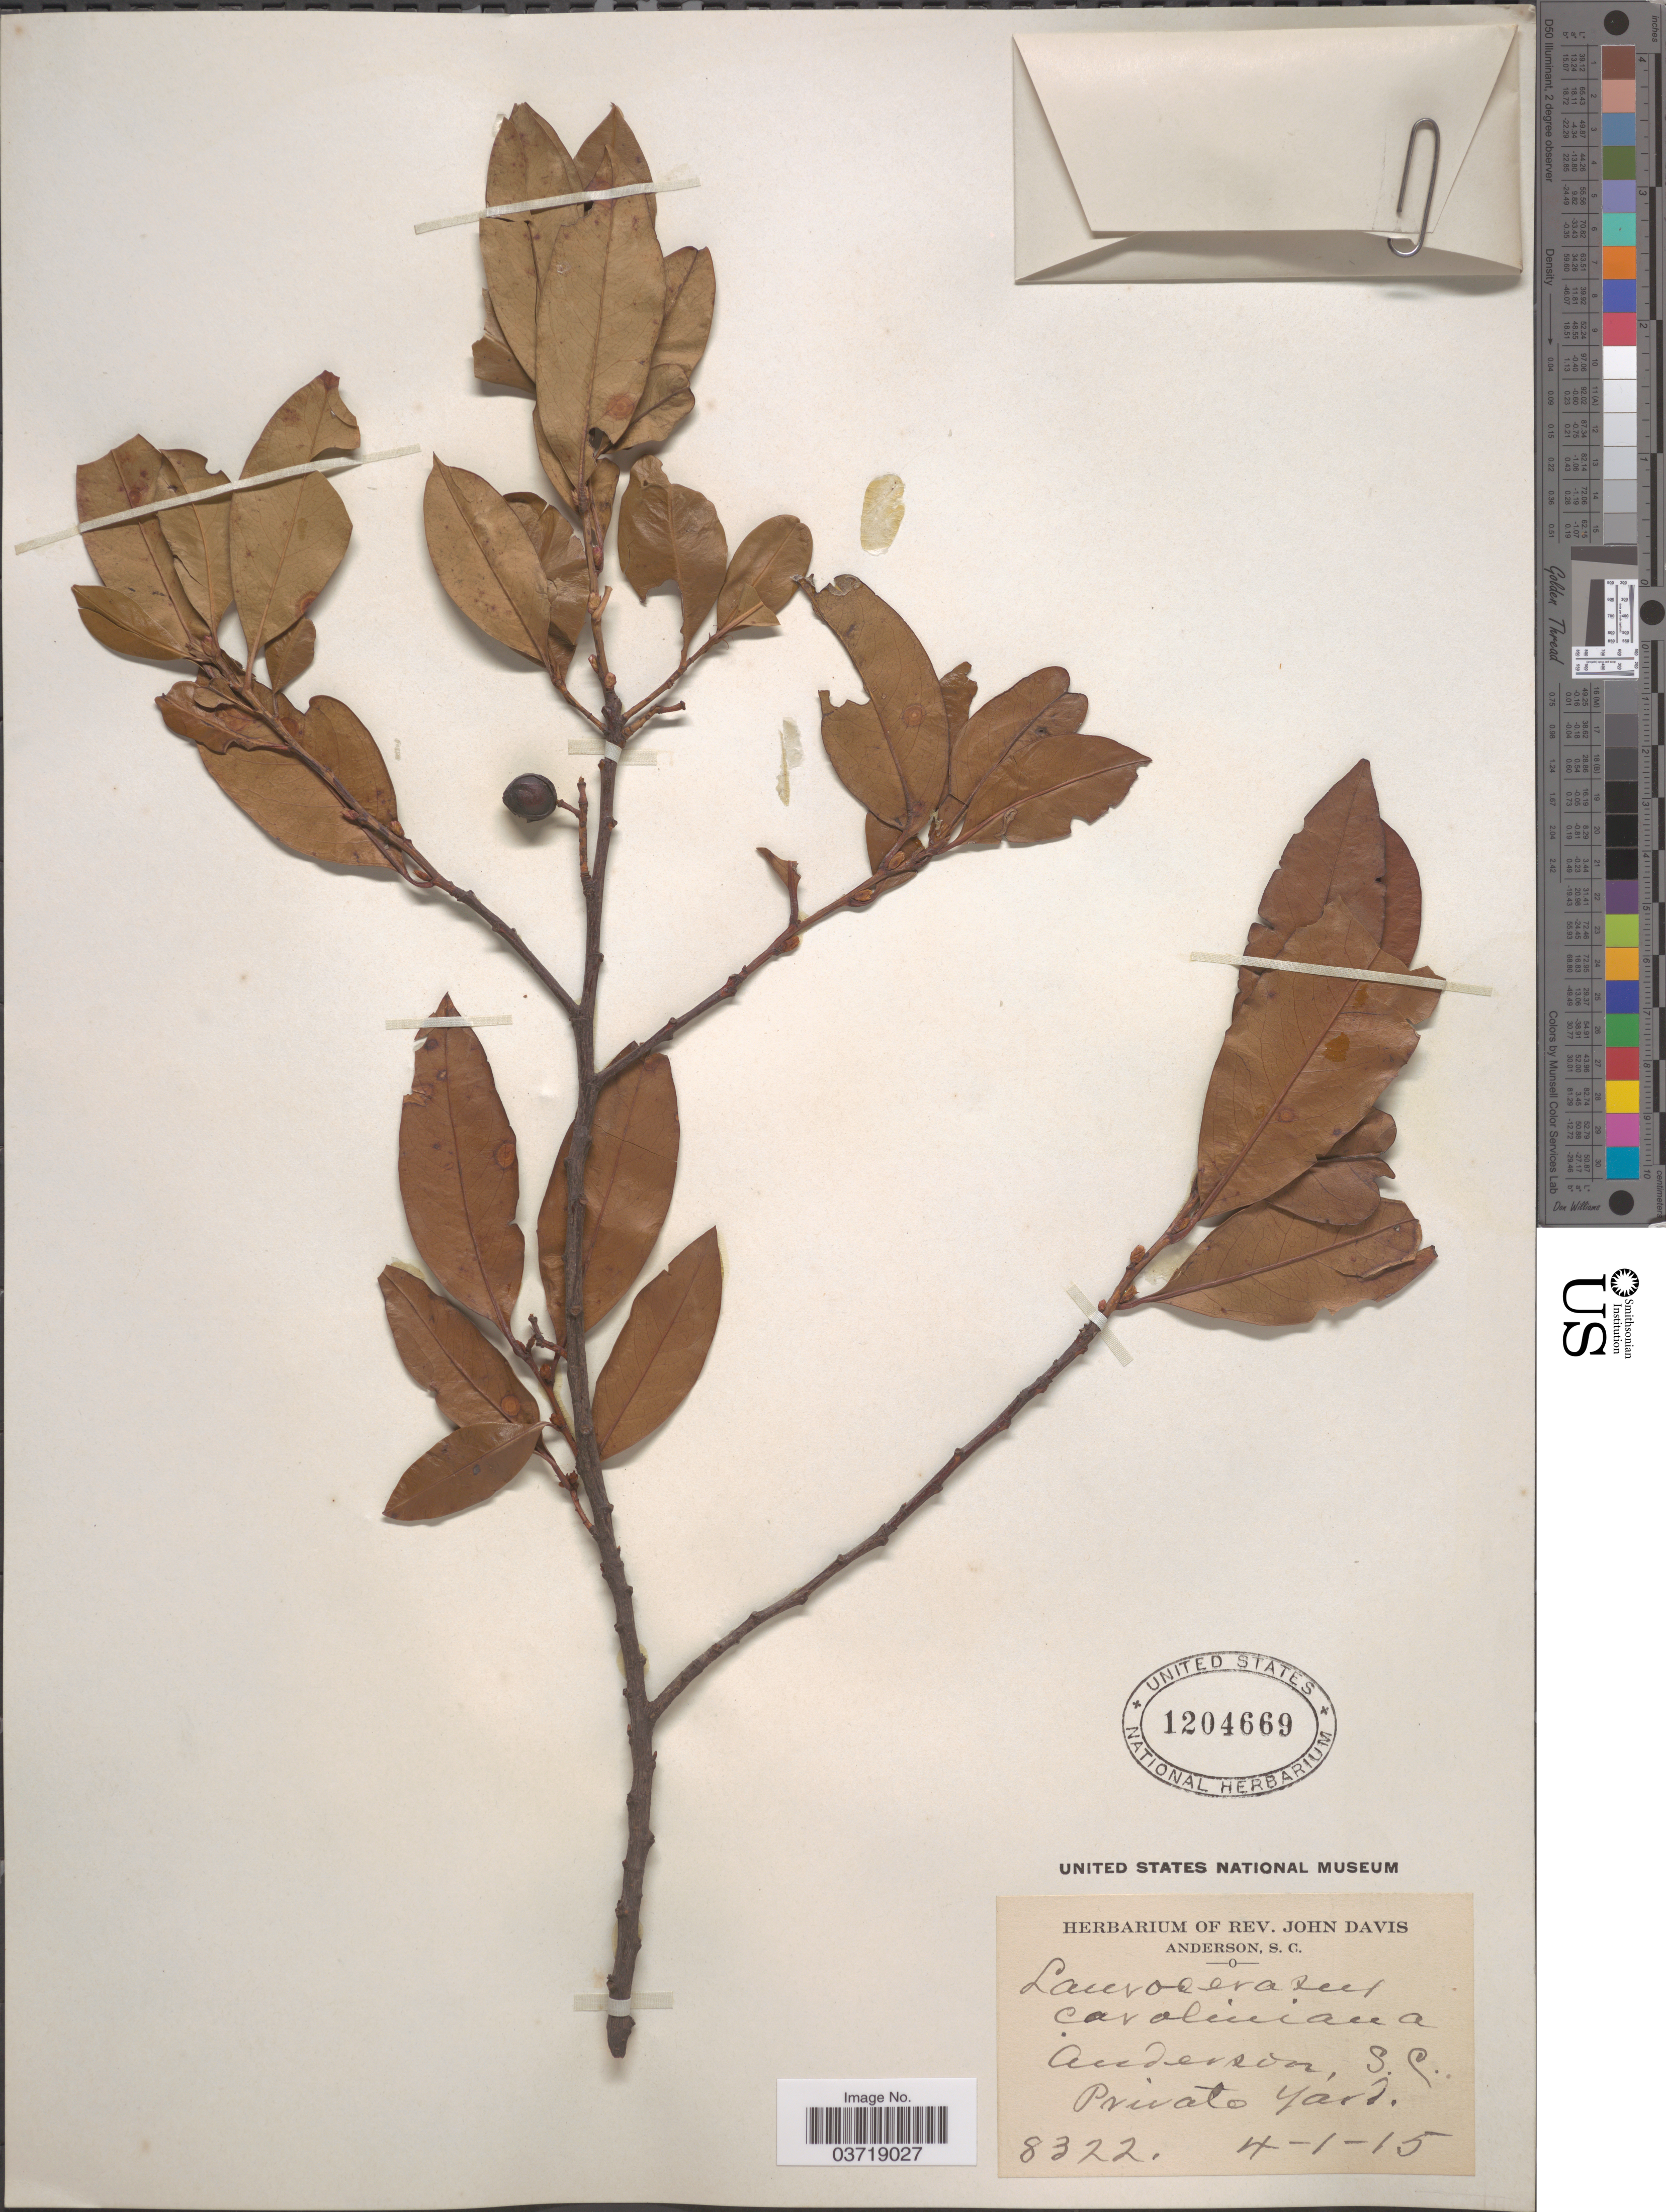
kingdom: Plantae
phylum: Tracheophyta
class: Magnoliopsida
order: Rosales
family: Rosaceae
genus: Prunus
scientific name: Prunus caroliniana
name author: (Mill.) Aiton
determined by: Strong, Mark T., (BOT), Smithsonian Institution - National Museum of Natural History (UNITED STATES)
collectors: ex herb. Rev. John Davis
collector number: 8322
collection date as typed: Transcribed d/m/y: 1/4/15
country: United States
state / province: South Carolina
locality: Anderson. Private Yard.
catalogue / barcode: US 1204669